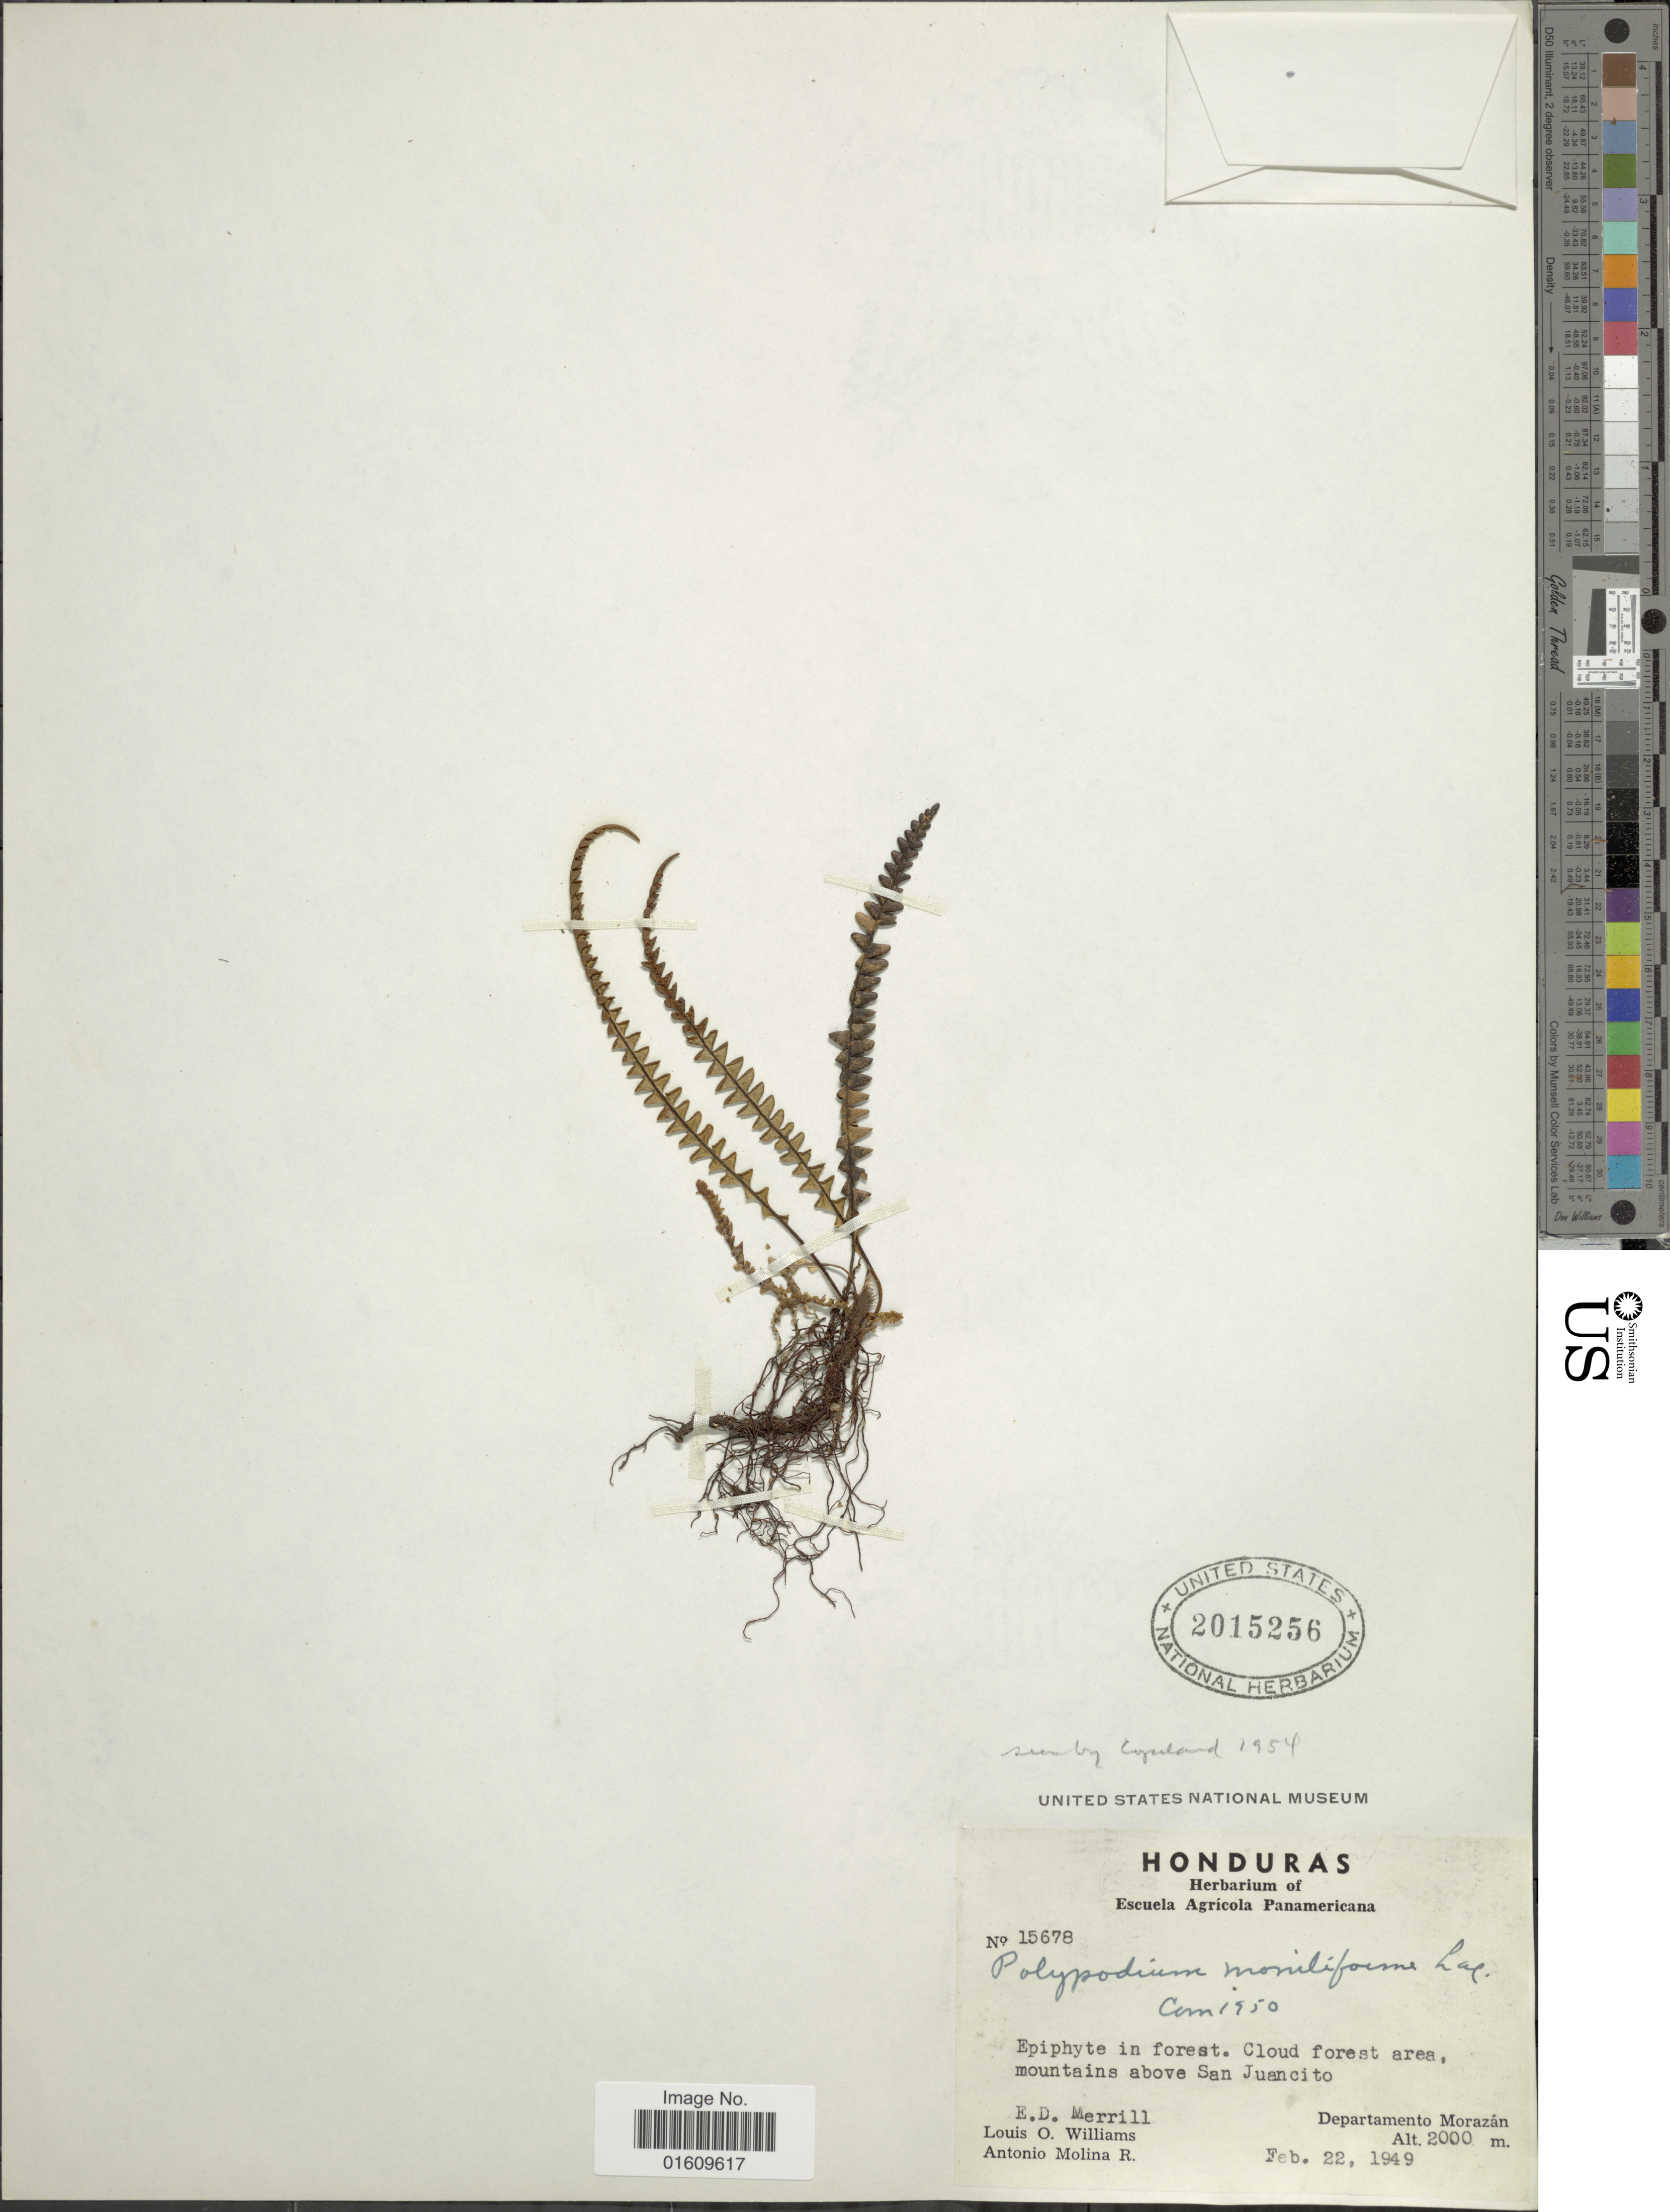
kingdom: Plantae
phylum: Tracheophyta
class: Polypodiopsida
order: Polypodiales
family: Polypodiaceae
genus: Melpomene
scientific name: Melpomene moniliformis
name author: (Lag. ex Sw.) A.R. Sm. & R.C. Moran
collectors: E. D. Merrill, L. O. Williams & A. Molina R.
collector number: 15678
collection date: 1949-02-22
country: Honduras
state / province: Fco. Morazán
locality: Cloud forest area, Rancho Quemado Above San Juancito, Departamento Morazan.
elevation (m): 2000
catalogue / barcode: US 2015256